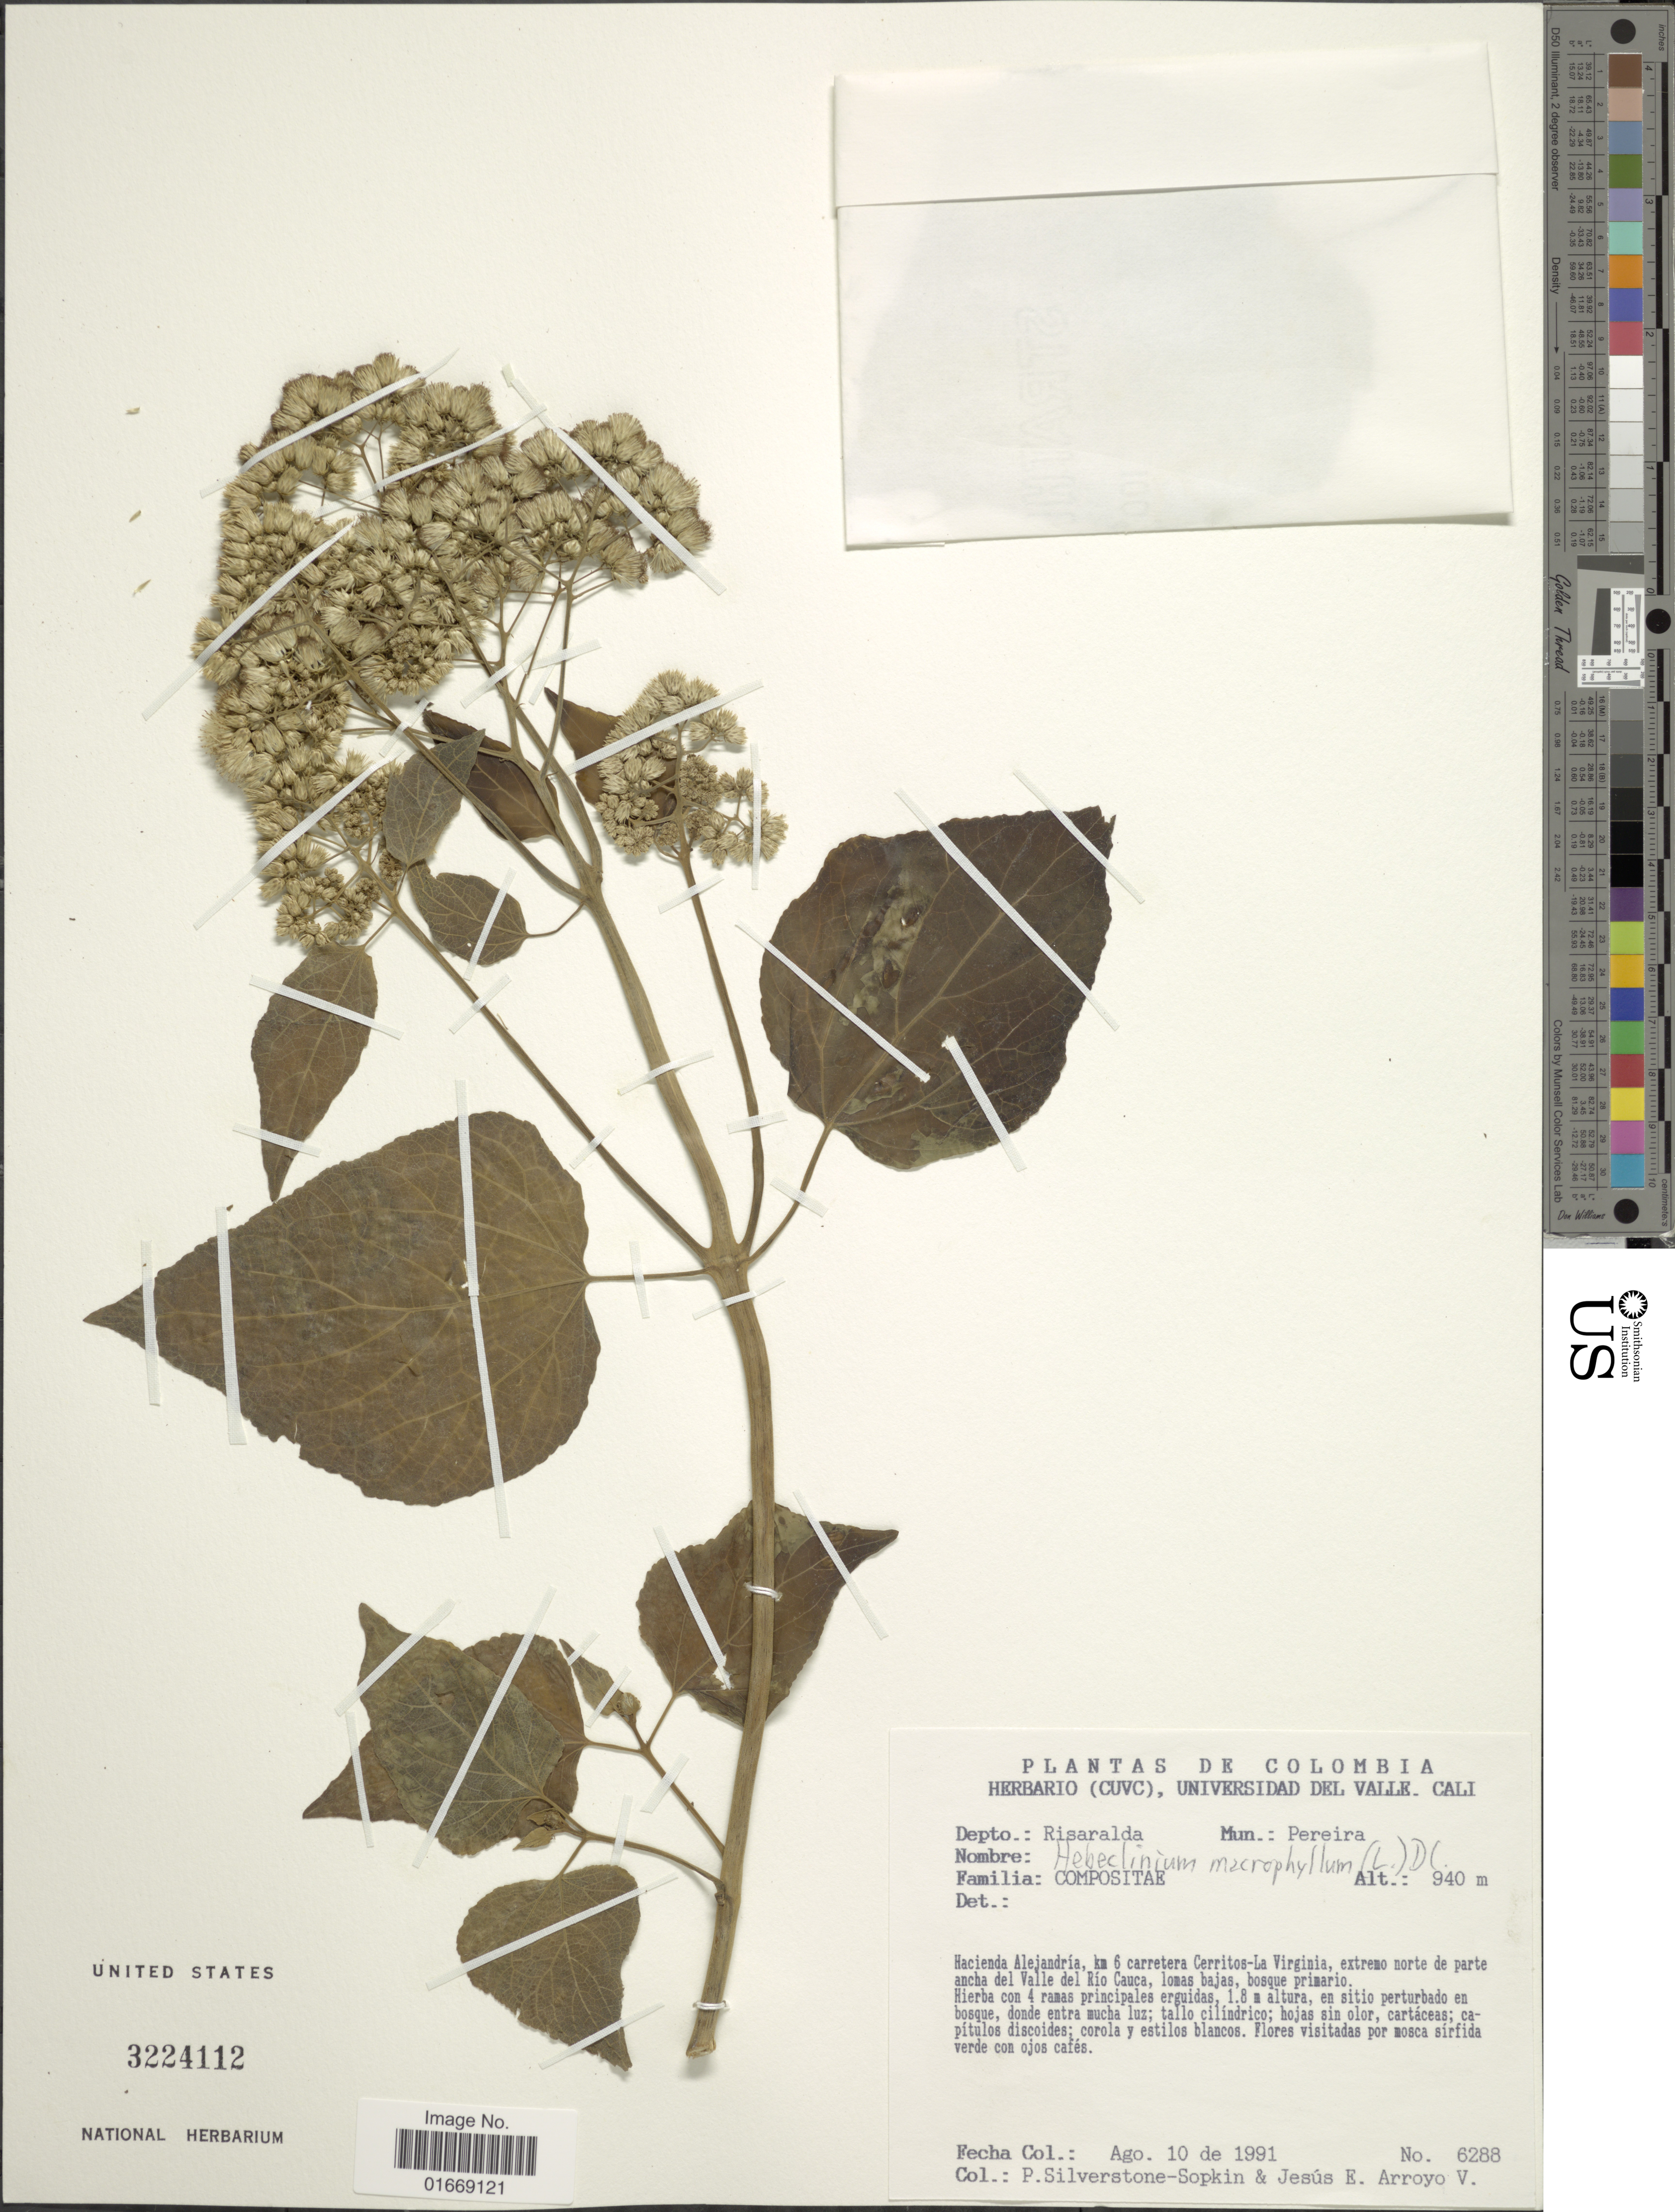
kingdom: Plantae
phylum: Tracheophyta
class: Magnoliopsida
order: Asterales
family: Asteraceae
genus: Hebeclinium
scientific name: Hebeclinium macrophyllum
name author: (L.) DC.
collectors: P. A. Silverstone-Sopkin & J. Arroyo V.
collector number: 6288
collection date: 1991-08-10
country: Colombia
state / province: Risaralda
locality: Mun. Pereira, Hacienda Alejandria, km 6 carretera Cerritos-La Virginia, extremo norte de parte ancha del Valle del Rio Cauca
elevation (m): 940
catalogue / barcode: US 3224112